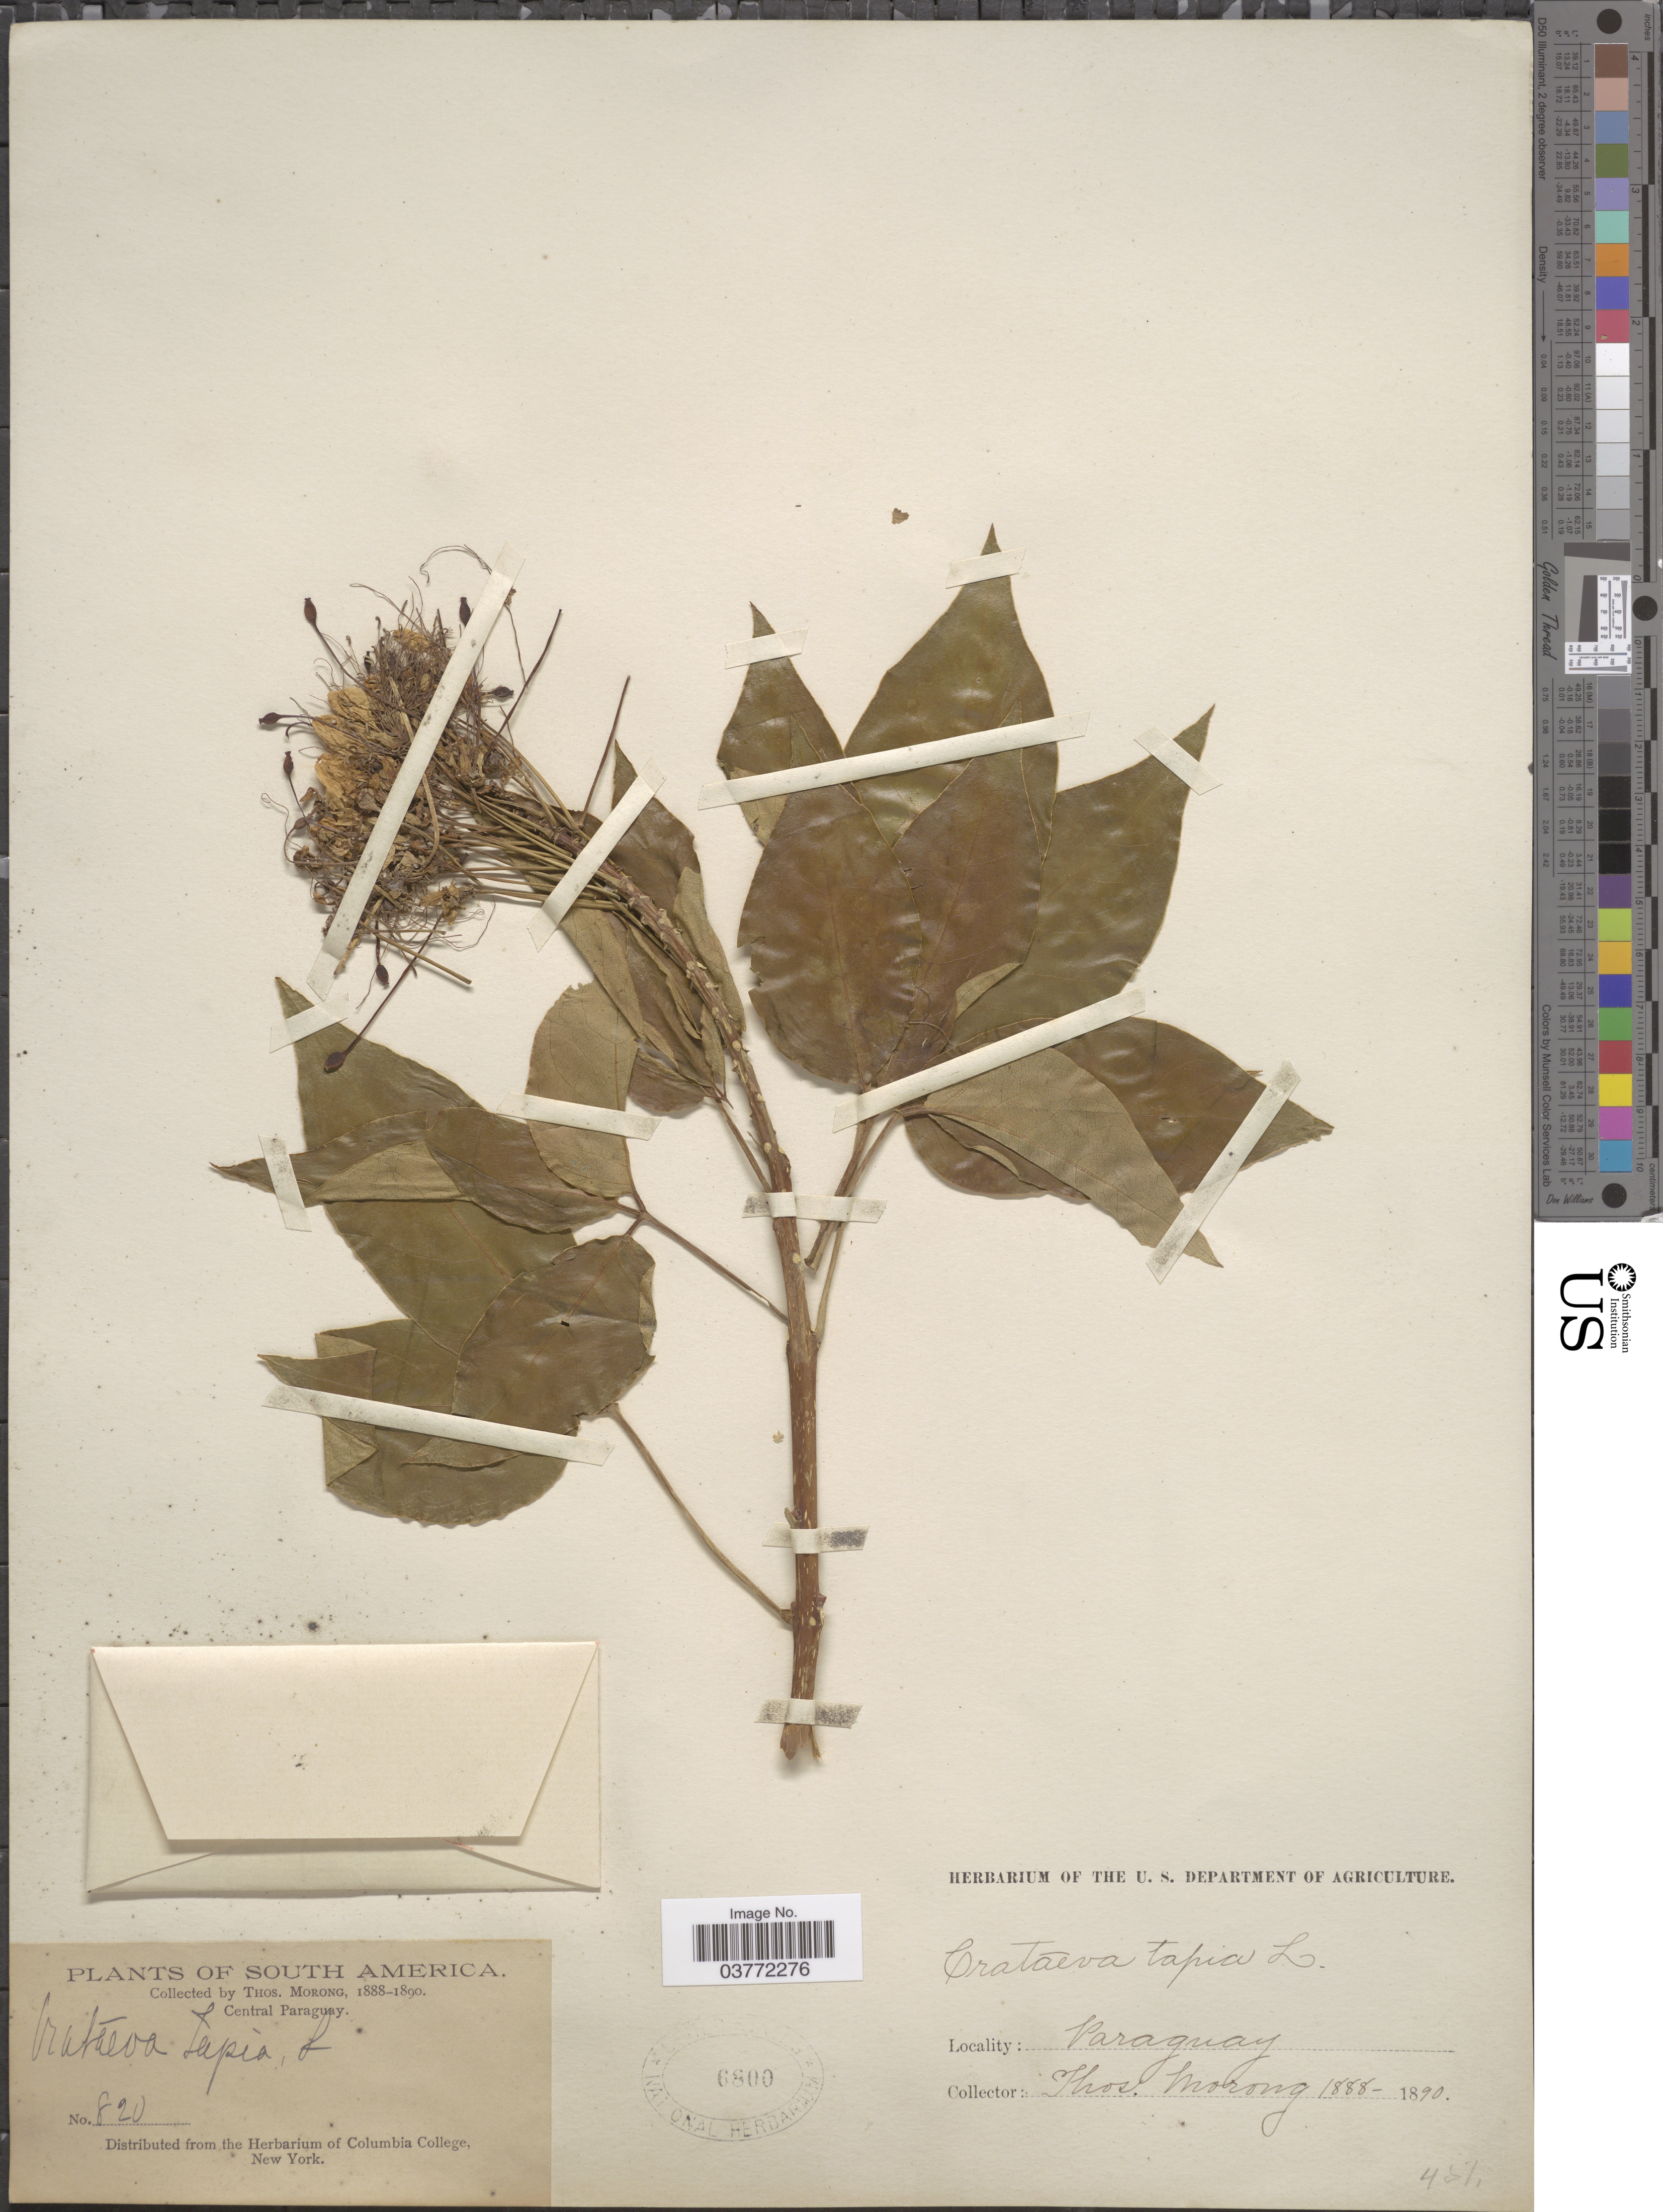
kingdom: Plantae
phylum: Tracheophyta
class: Magnoliopsida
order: Brassicales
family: Capparaceae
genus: Crateva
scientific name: Crateva tapia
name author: L.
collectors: ex herb. T. Morong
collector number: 820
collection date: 1888/1890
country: Paraguay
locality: Central Paraguay.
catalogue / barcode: US 6800